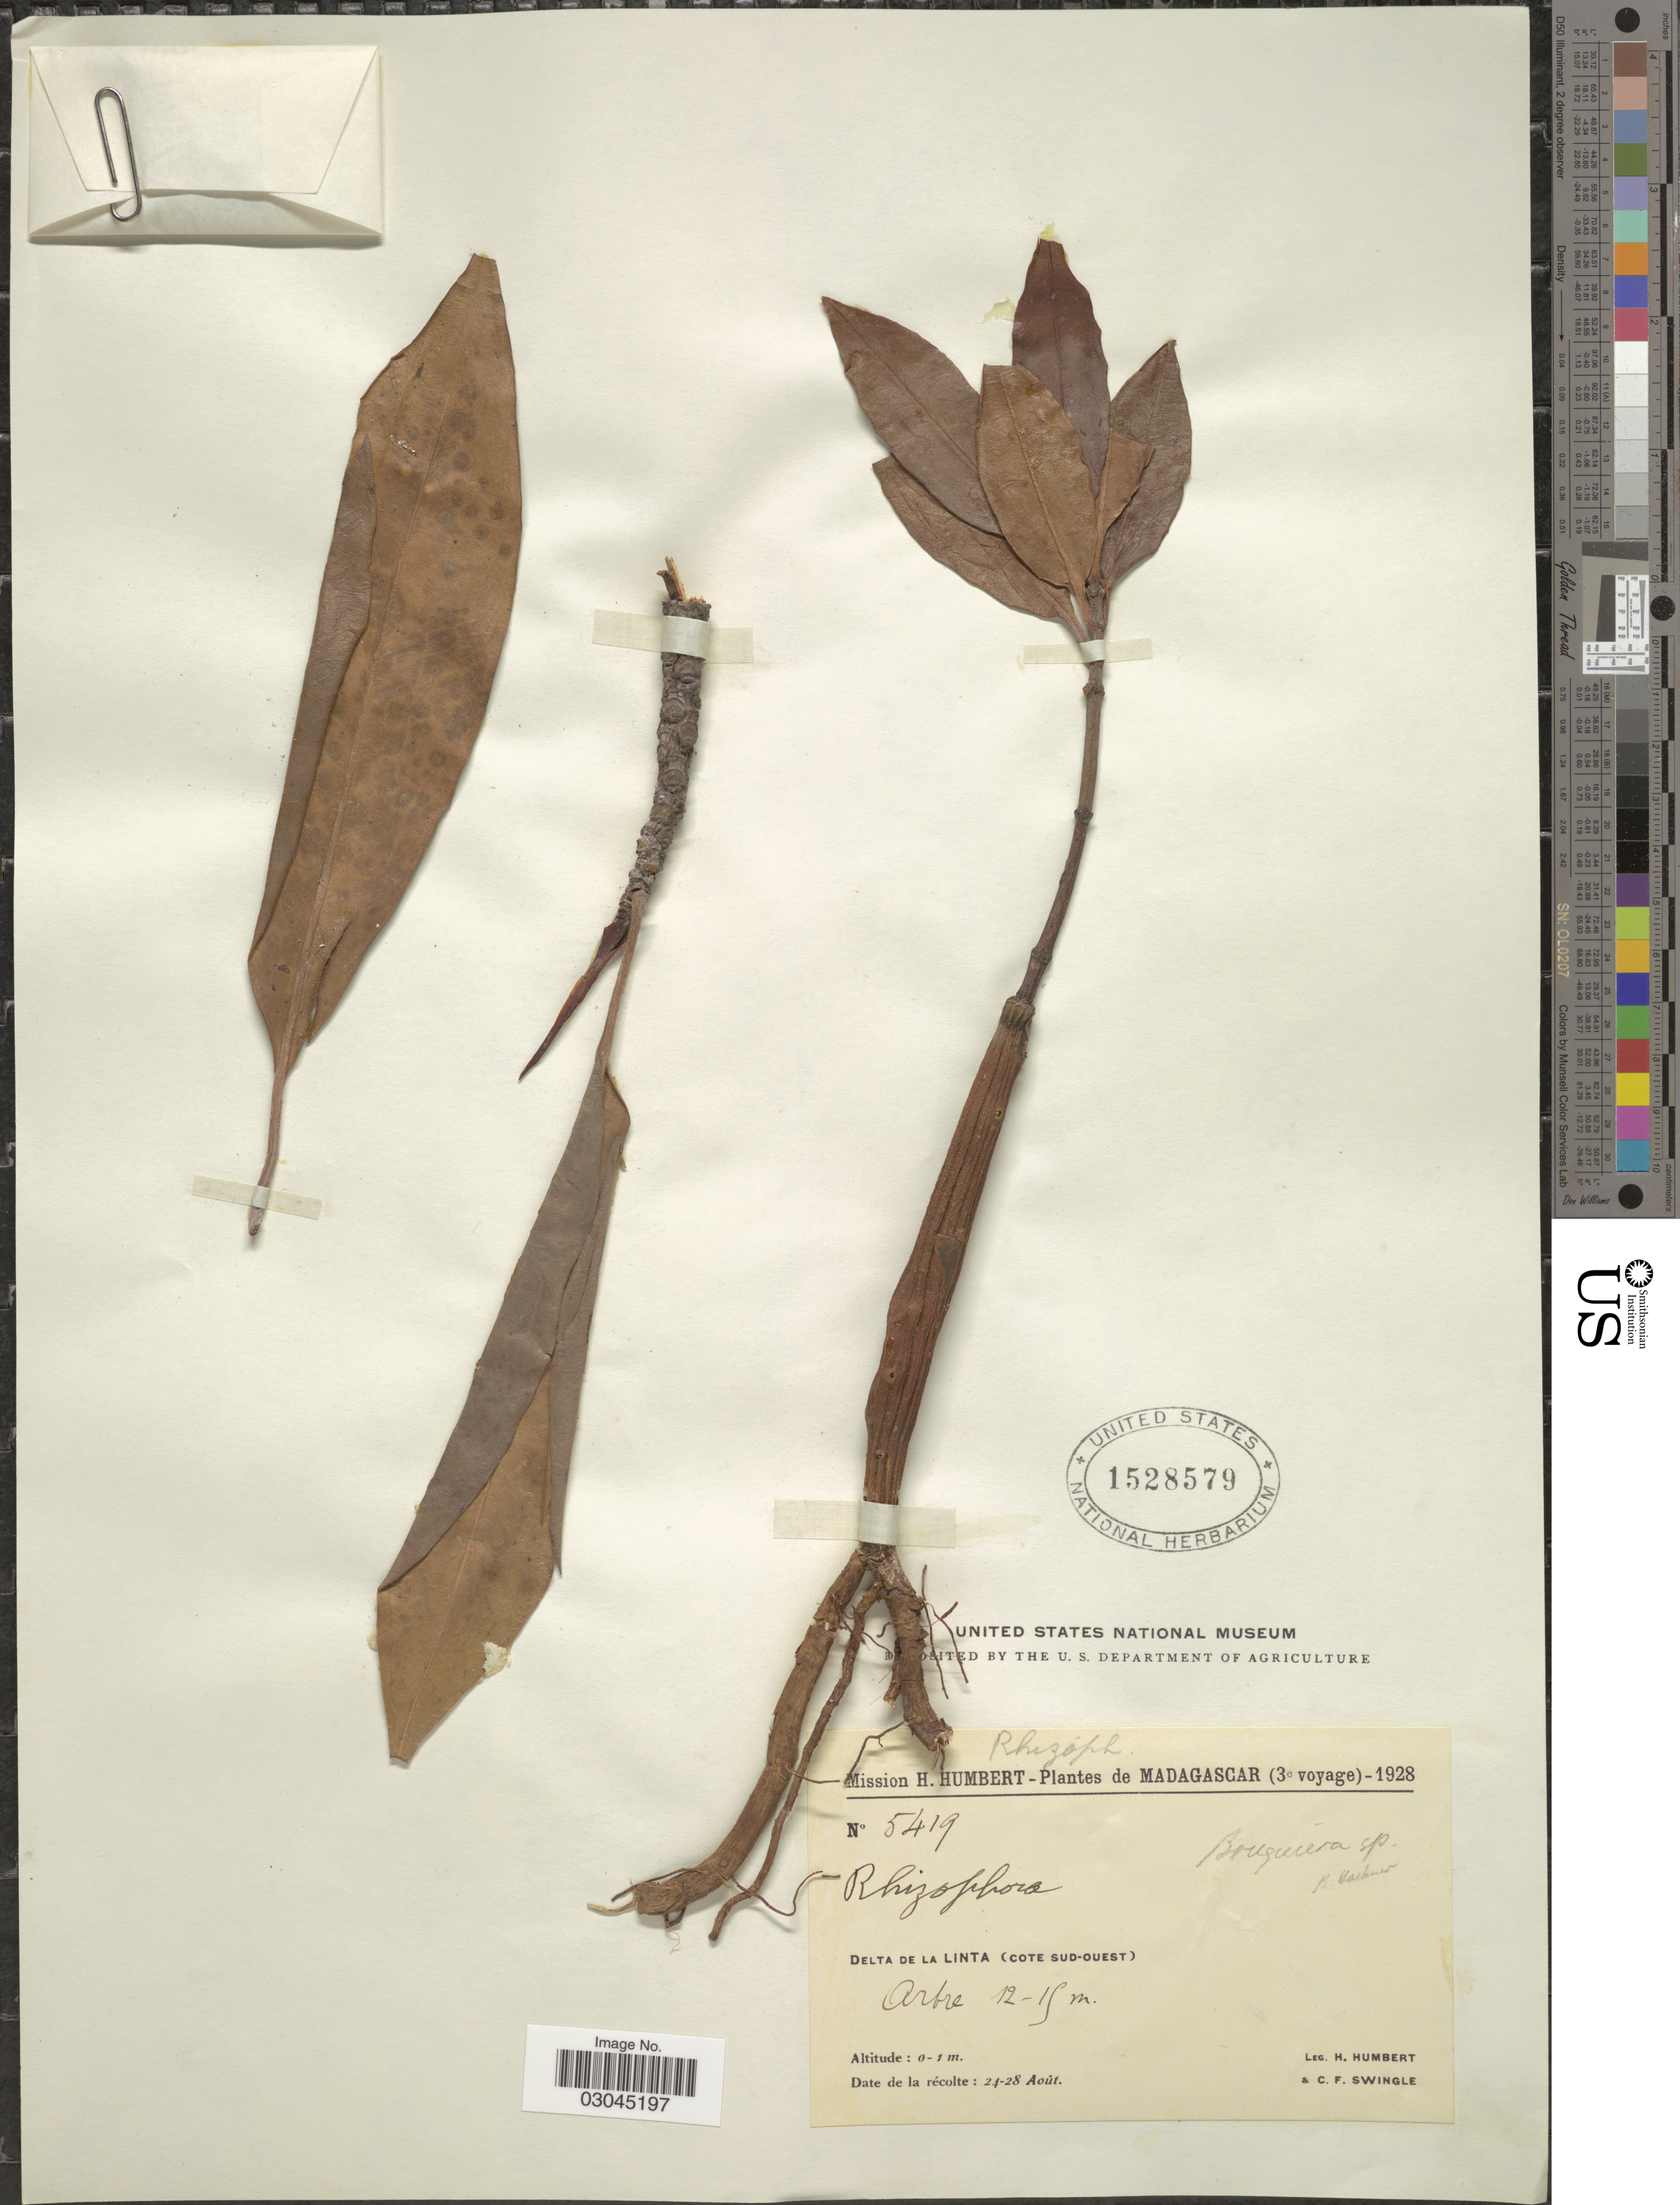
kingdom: Plantae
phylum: Tracheophyta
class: Magnoliopsida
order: Malpighiales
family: Rhizophoraceae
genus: Bruguiera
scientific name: Bruguiera sp.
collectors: H. Humbert & C. Swingle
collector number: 5419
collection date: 1928-08-24/1928-08-28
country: Madagascar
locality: Delta de la Linta (Cote Sud-Ouest).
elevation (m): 0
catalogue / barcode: US 1528579